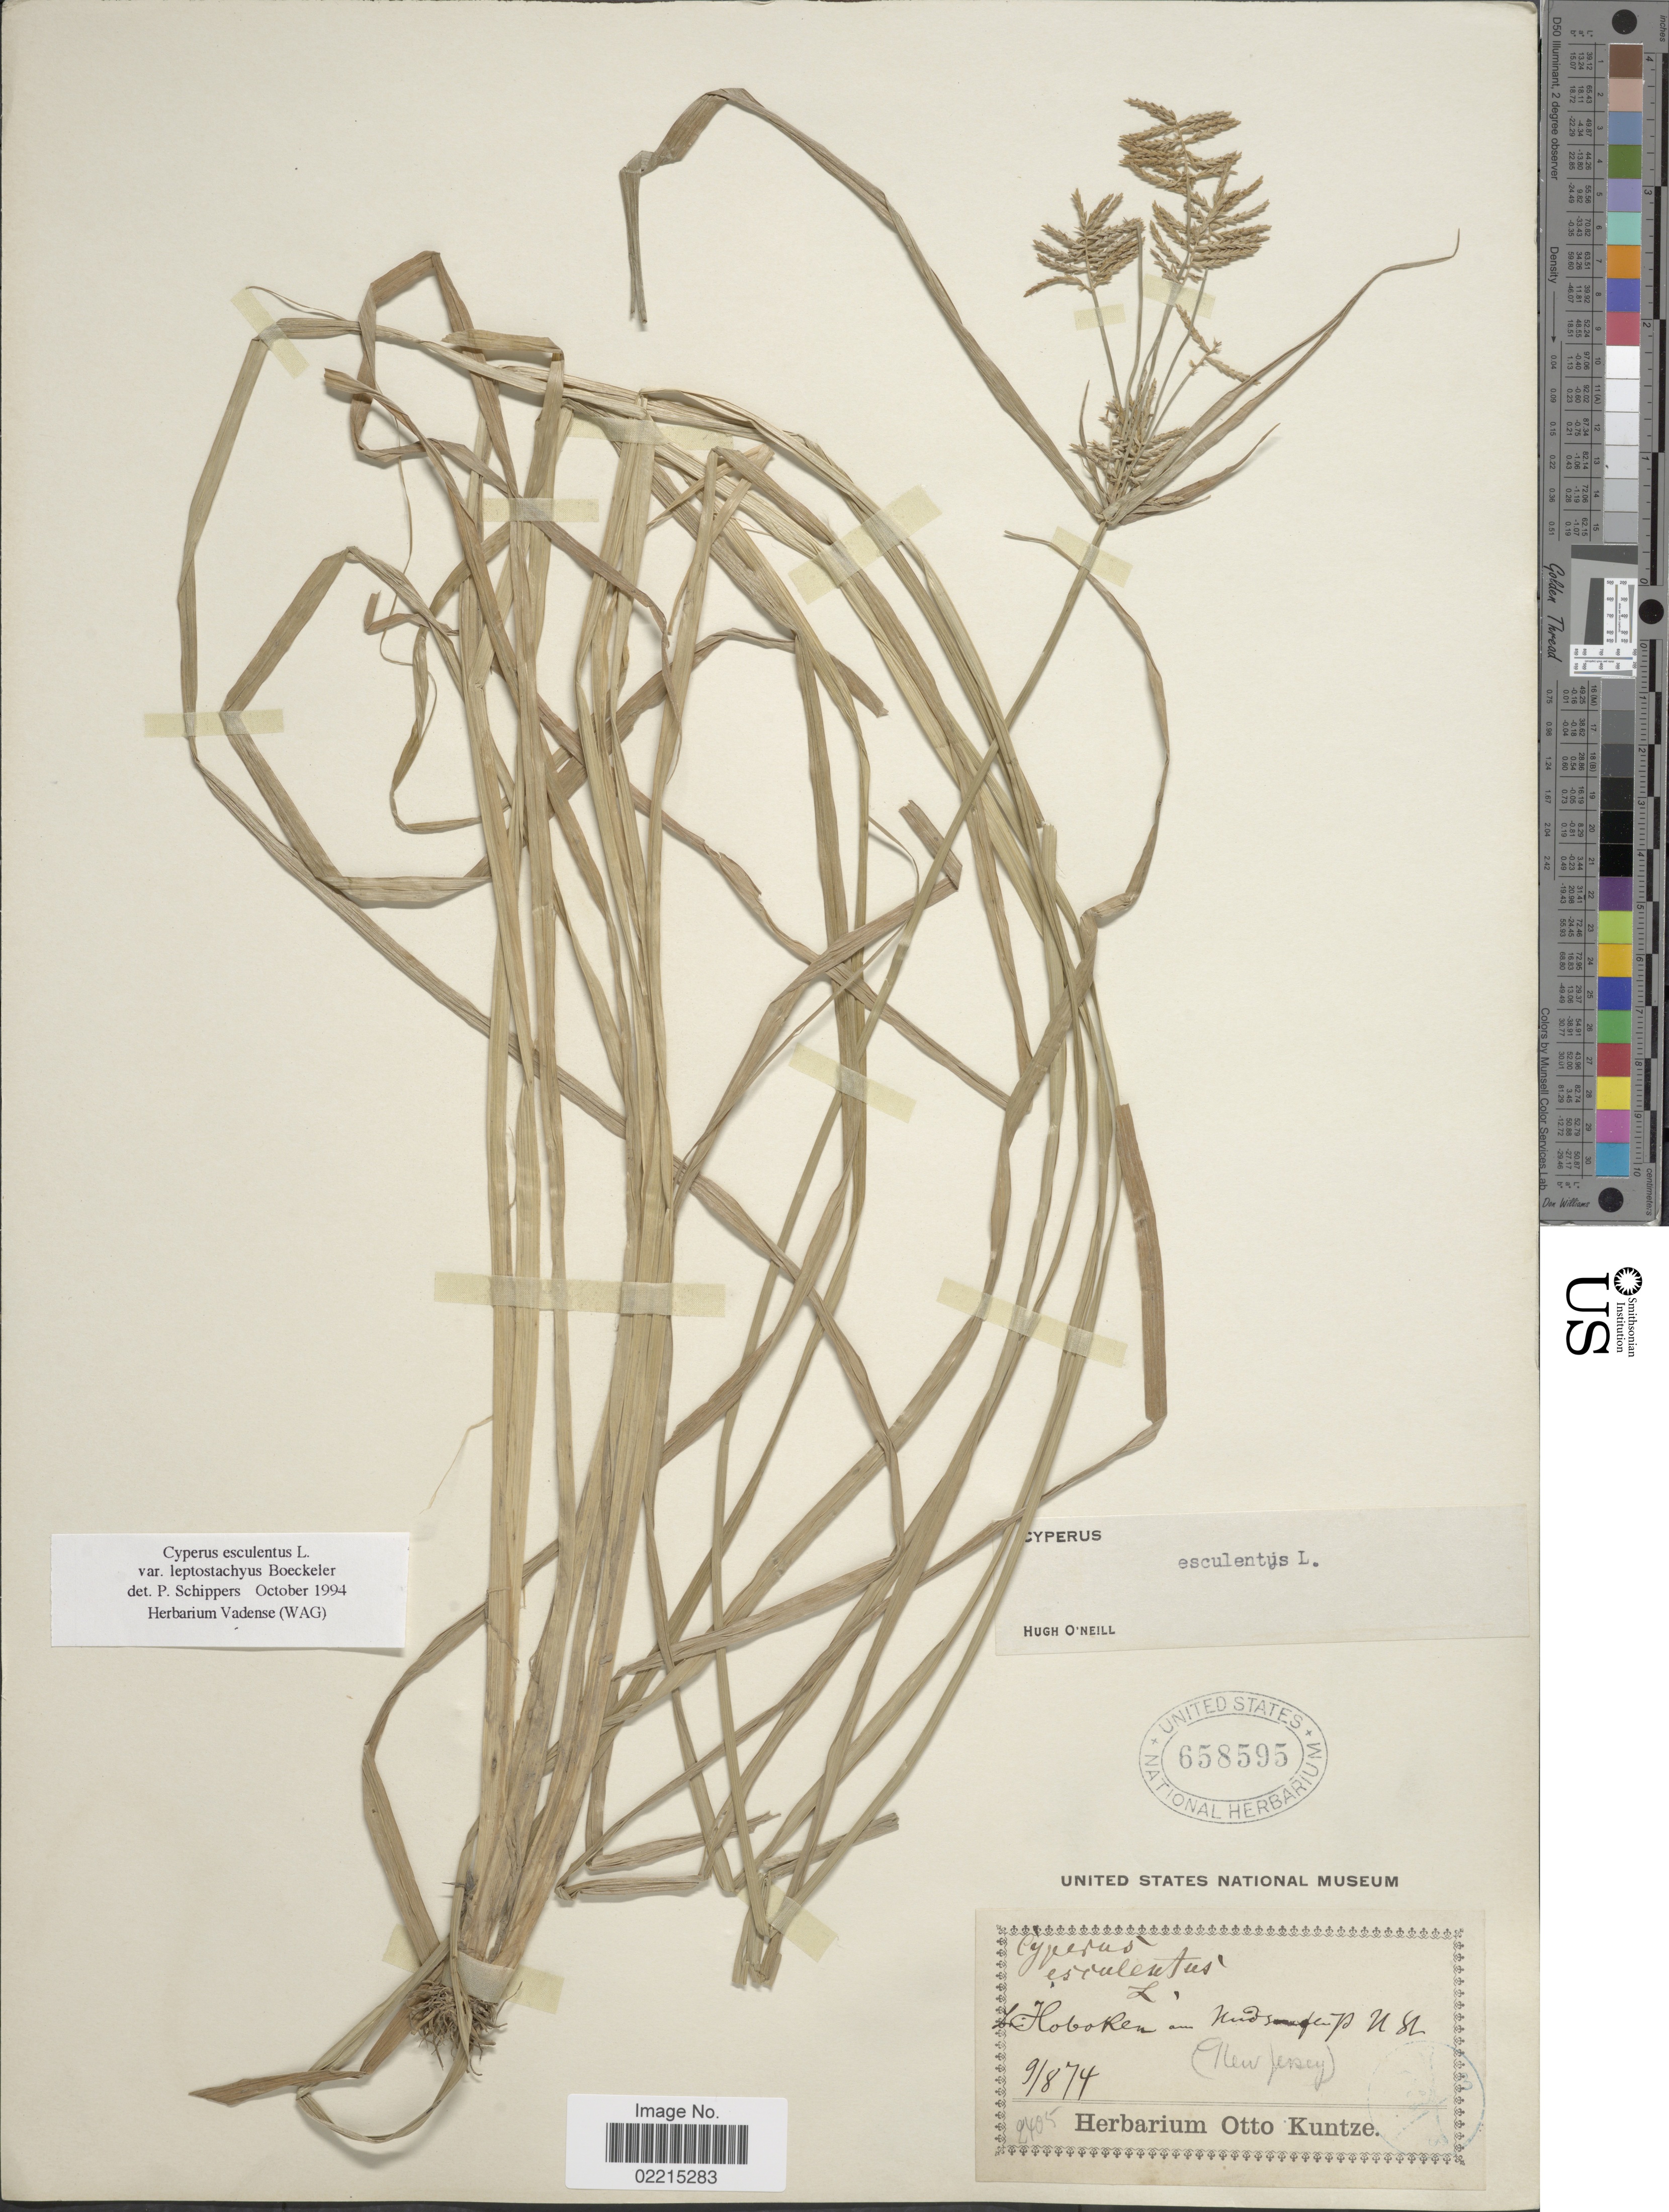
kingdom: Plantae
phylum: Tracheophyta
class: Liliopsida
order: Poales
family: Cyperaceae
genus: Cyperus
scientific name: Cyperus esculentus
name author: L.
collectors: ex herb. Otto Kuntze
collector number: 9405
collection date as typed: Transcribed d/m/y: 8/9/74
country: United States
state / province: New Jersey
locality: Hoboken am Hudsonfluss N St.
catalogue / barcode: US 658595